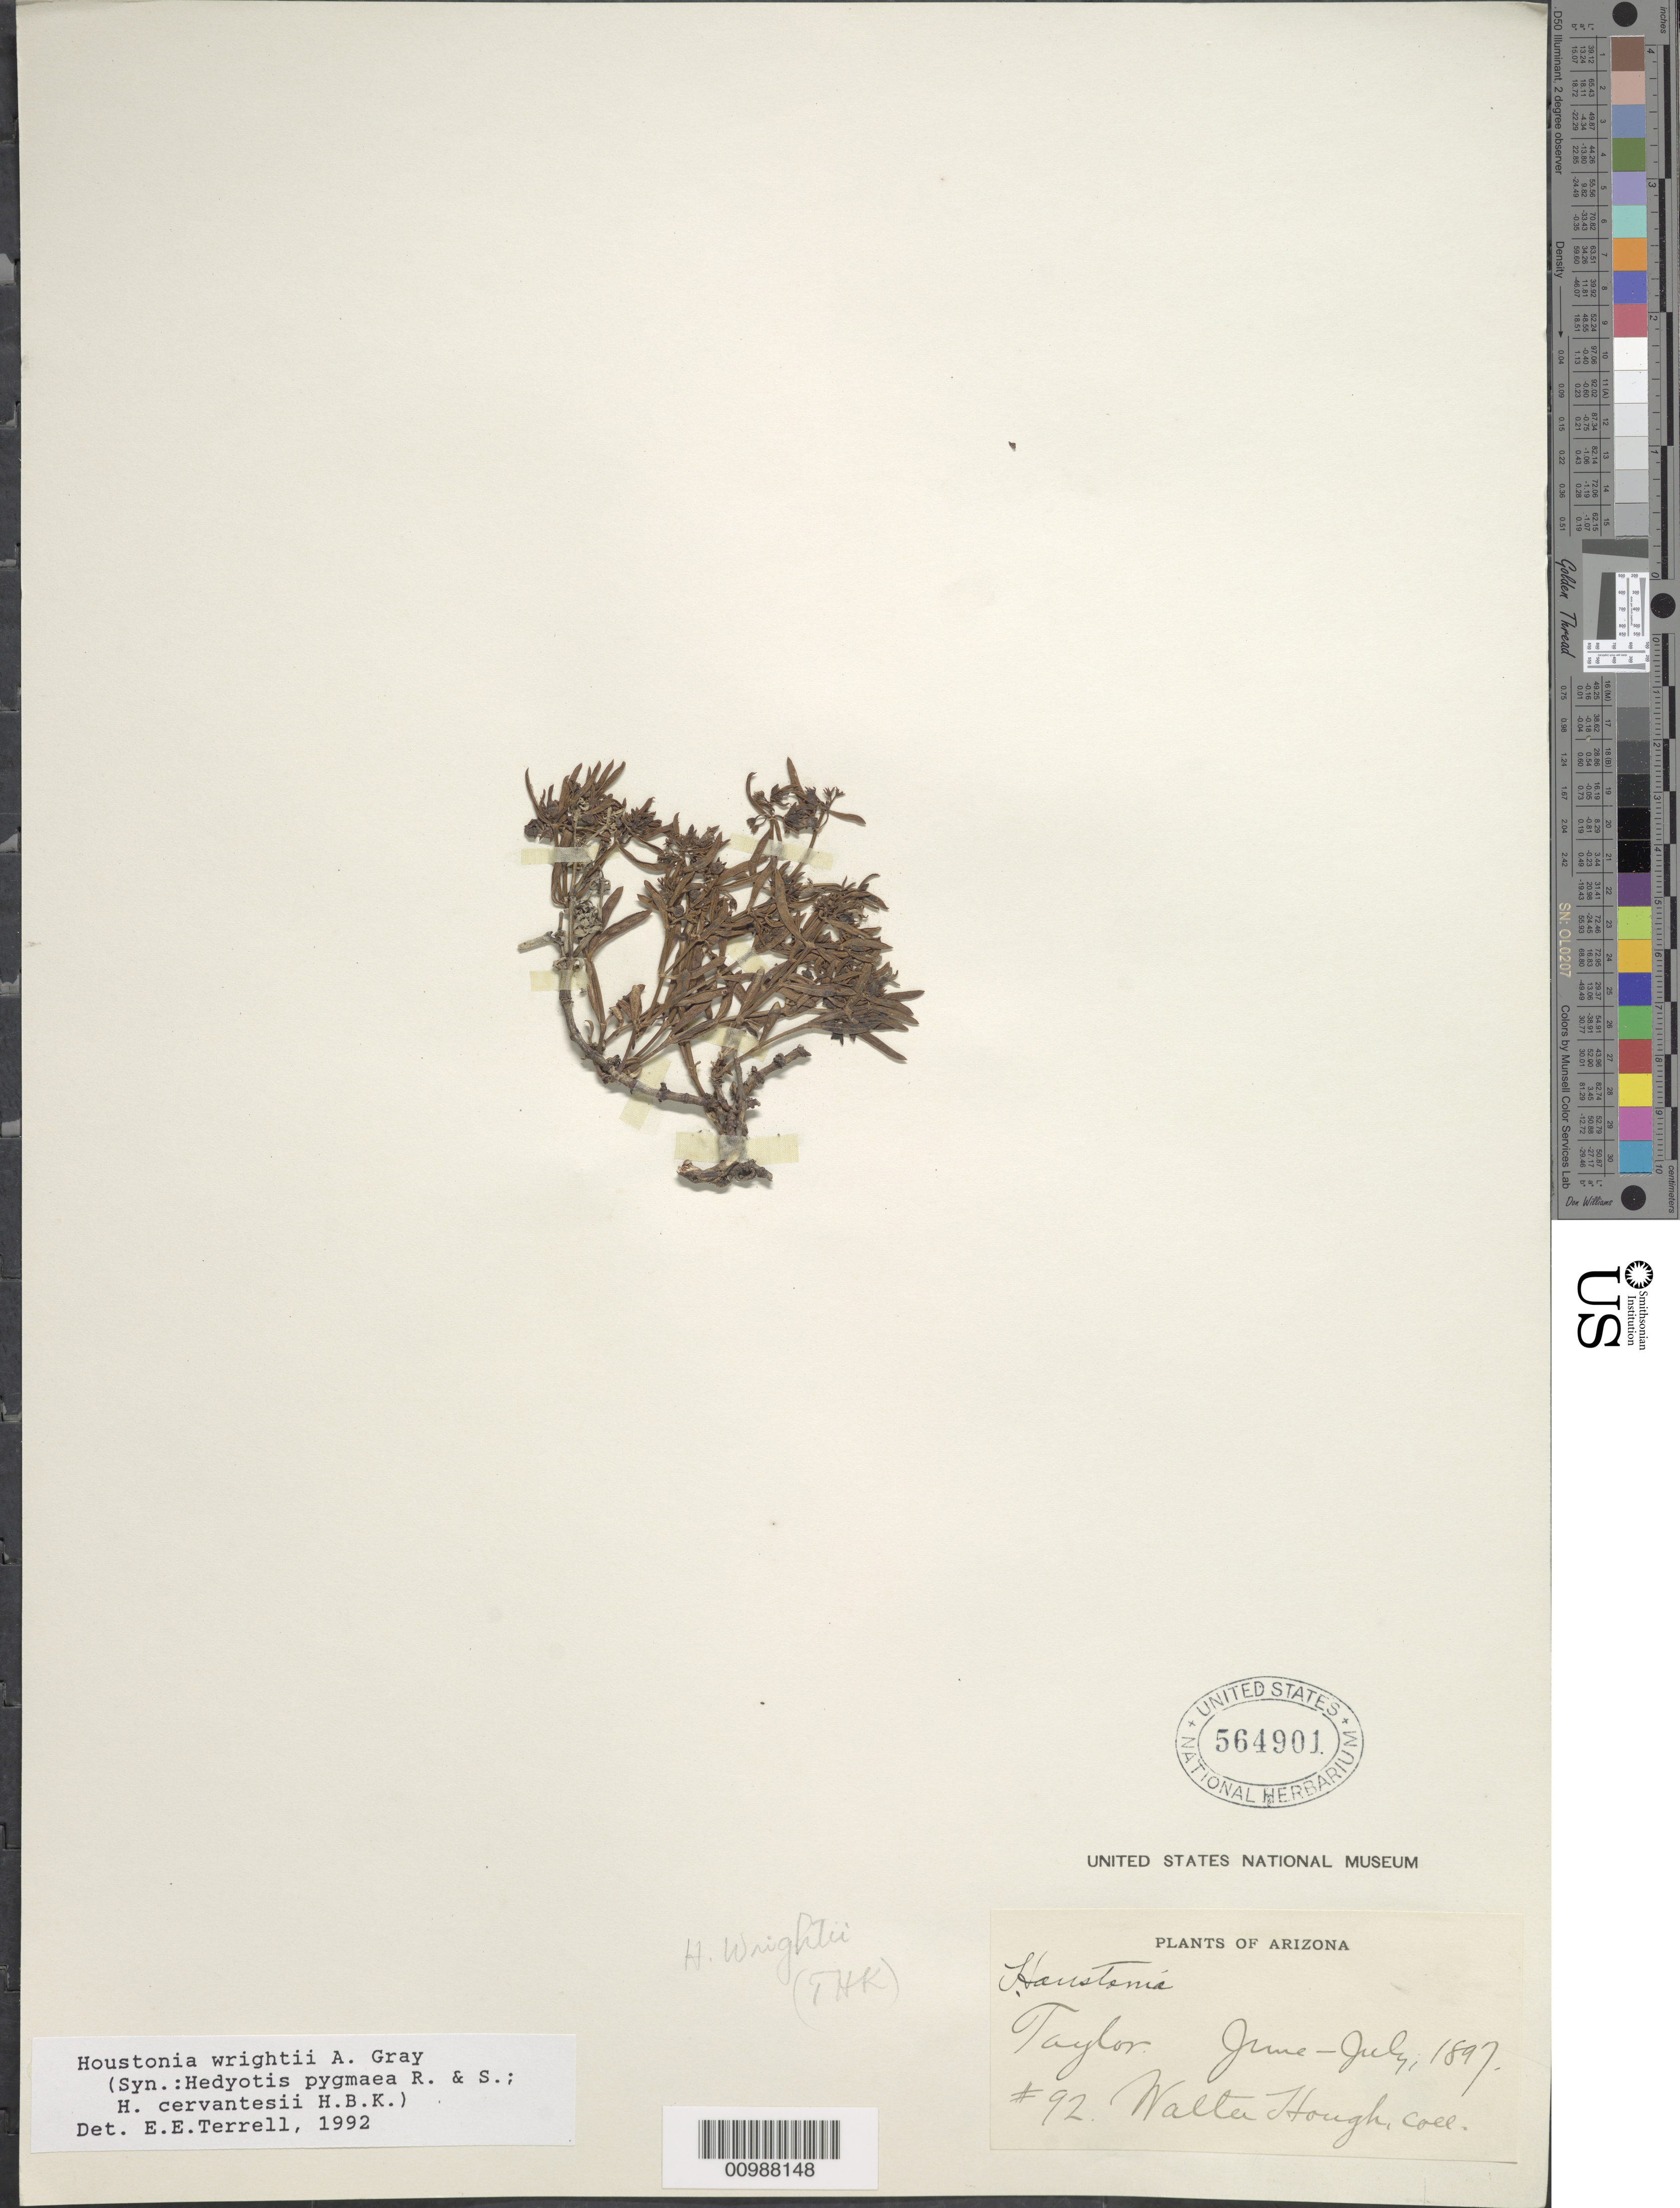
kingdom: Plantae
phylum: Tracheophyta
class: Magnoliopsida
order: Gentianales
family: Rubiaceae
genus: Houstonia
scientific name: Houstonia wrightii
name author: (A. Gray) A. Gray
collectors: W. Hough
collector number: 92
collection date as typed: Jun 1897 to -- Jul 1897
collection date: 1897-06/1897-07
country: United States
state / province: Arizona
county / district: Navajo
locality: Taylor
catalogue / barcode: US 564901